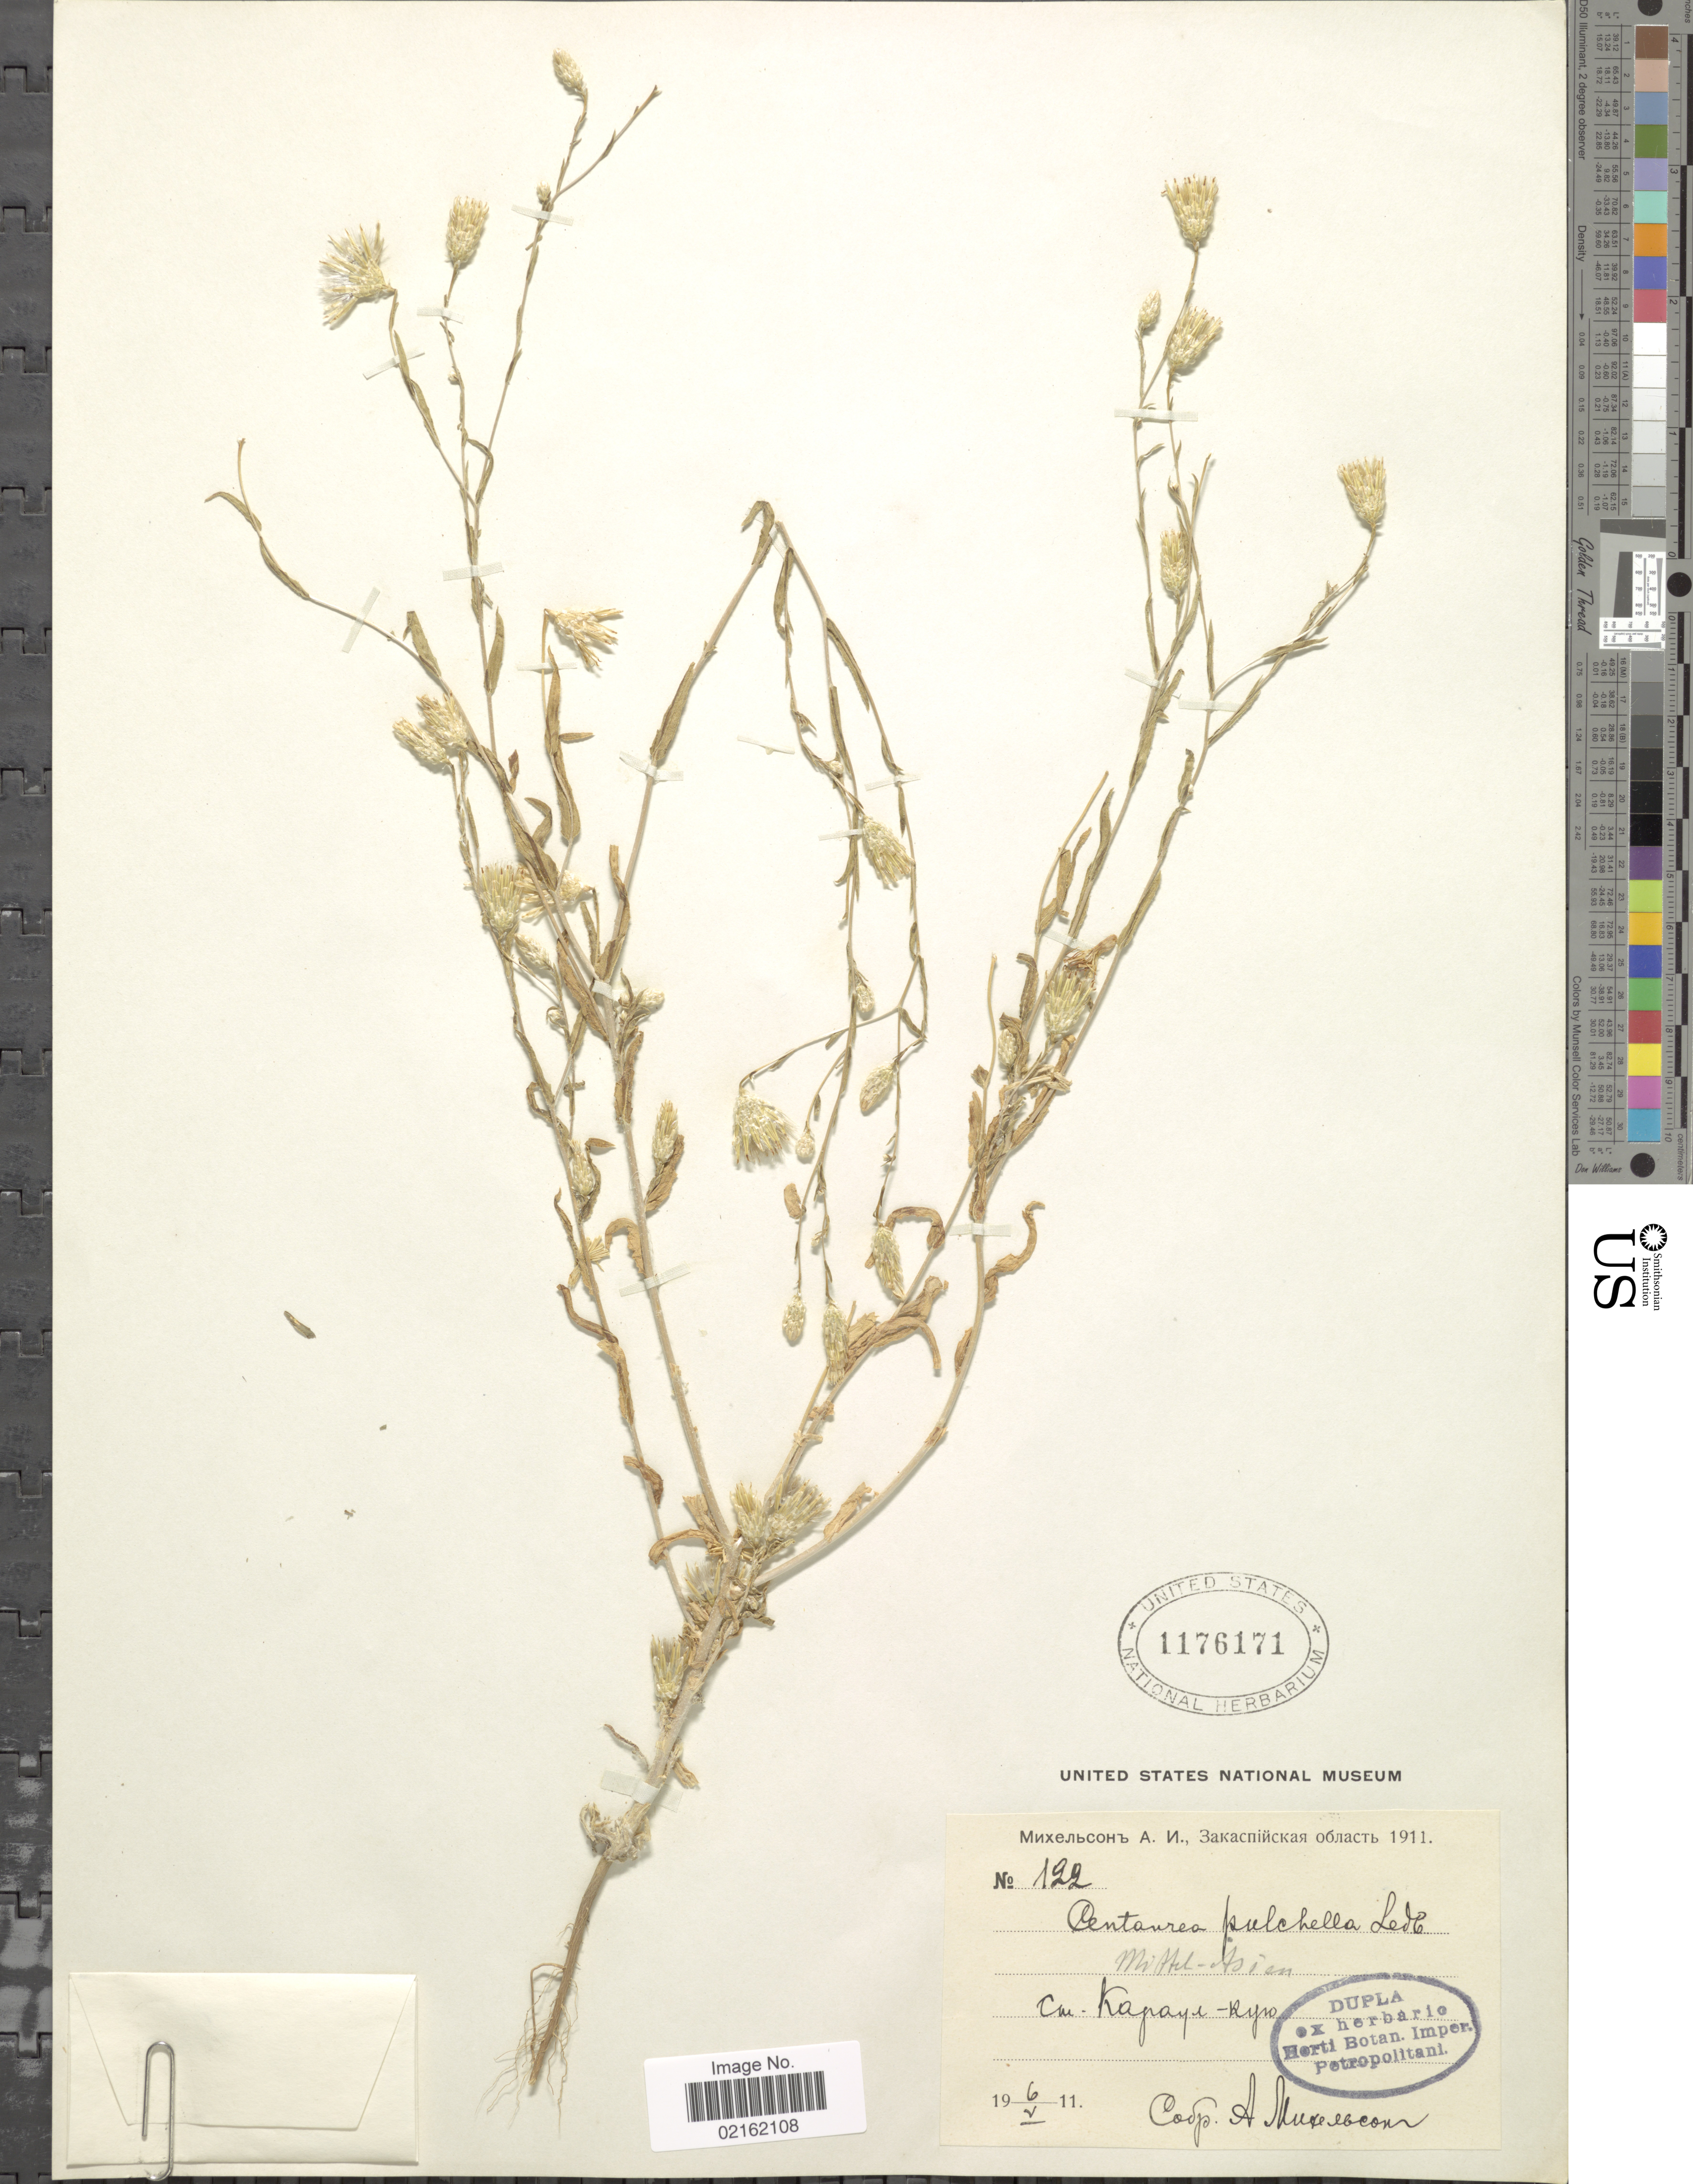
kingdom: Plantae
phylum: Tracheophyta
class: Magnoliopsida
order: Asterales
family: Asteraceae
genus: Centaurea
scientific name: Centaurea pulchella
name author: Ledeb.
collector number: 122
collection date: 1911-05-06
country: Turkmenistan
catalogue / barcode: US 1176171